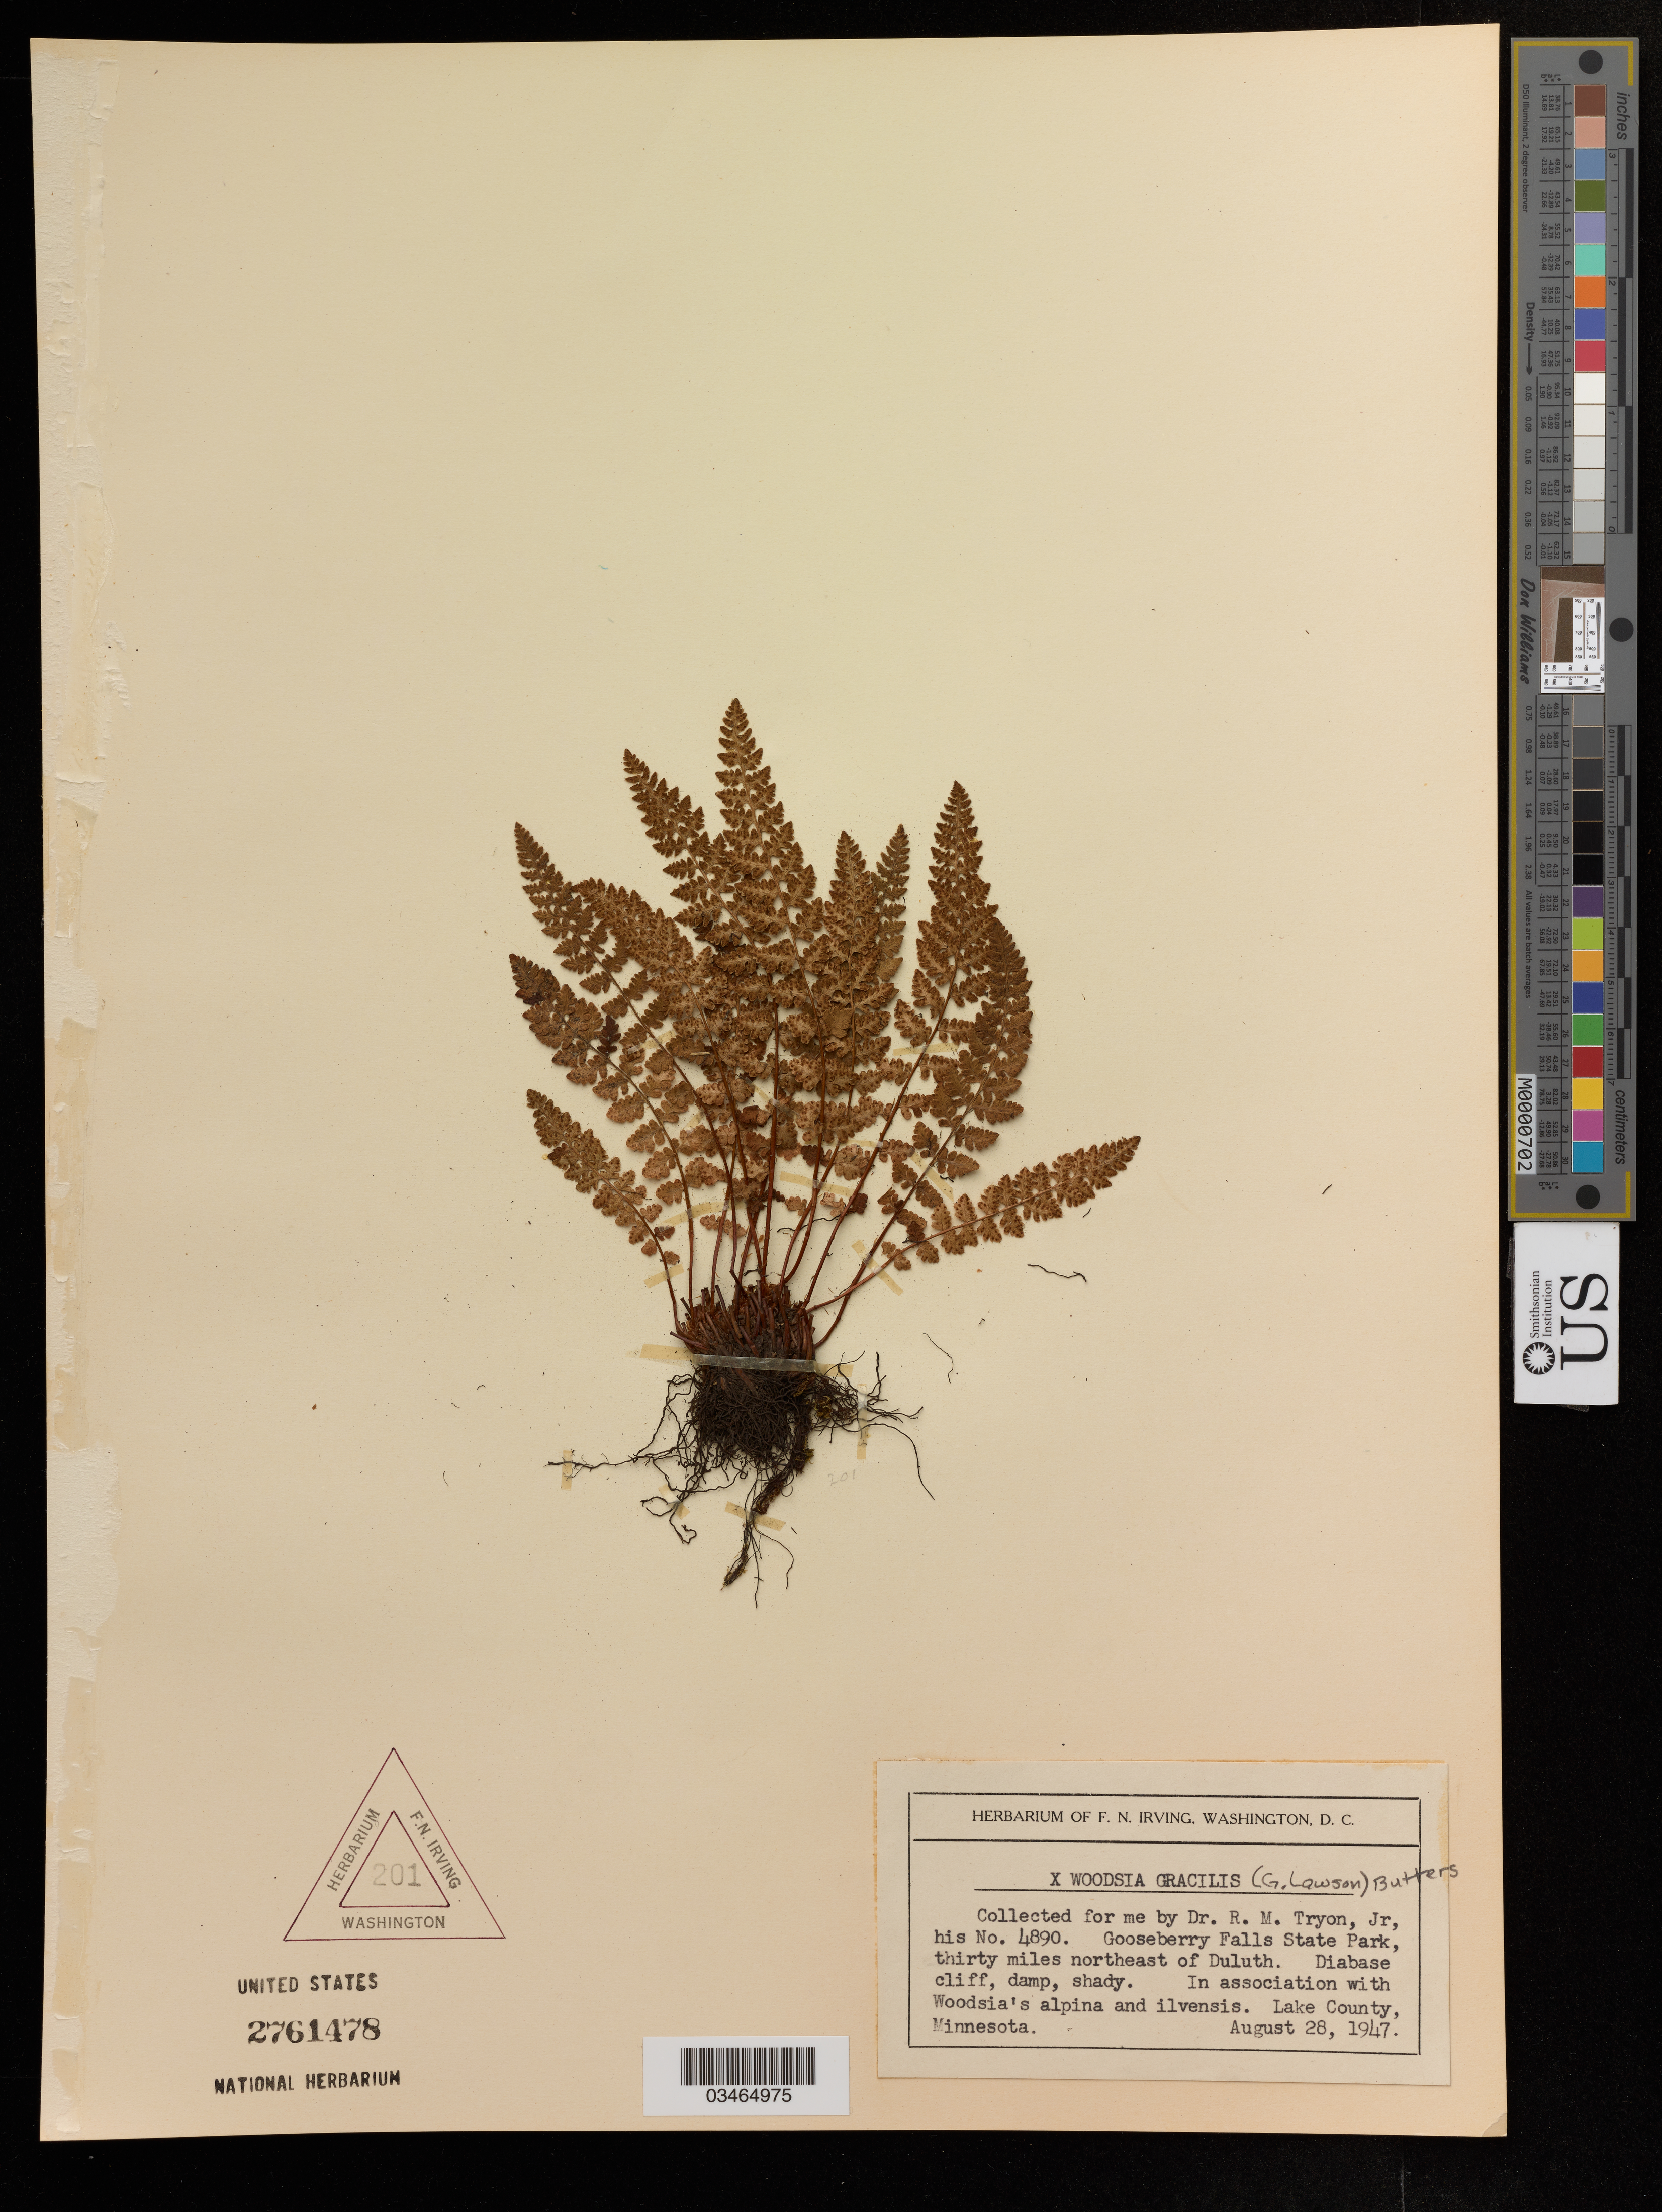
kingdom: Plantae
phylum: Tracheophyta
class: Polypodiopsida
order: Polypodiales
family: Woodsiaceae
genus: Woodsia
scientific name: Woodsia x gracilis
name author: (Lawson) Butters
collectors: R. M. Tryon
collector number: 4890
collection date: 1947-08-28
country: United States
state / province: Minnesota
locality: Gooseberry Falls State Park, thirty miles northeast of Duluth. Lake County.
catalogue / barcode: US 2761478